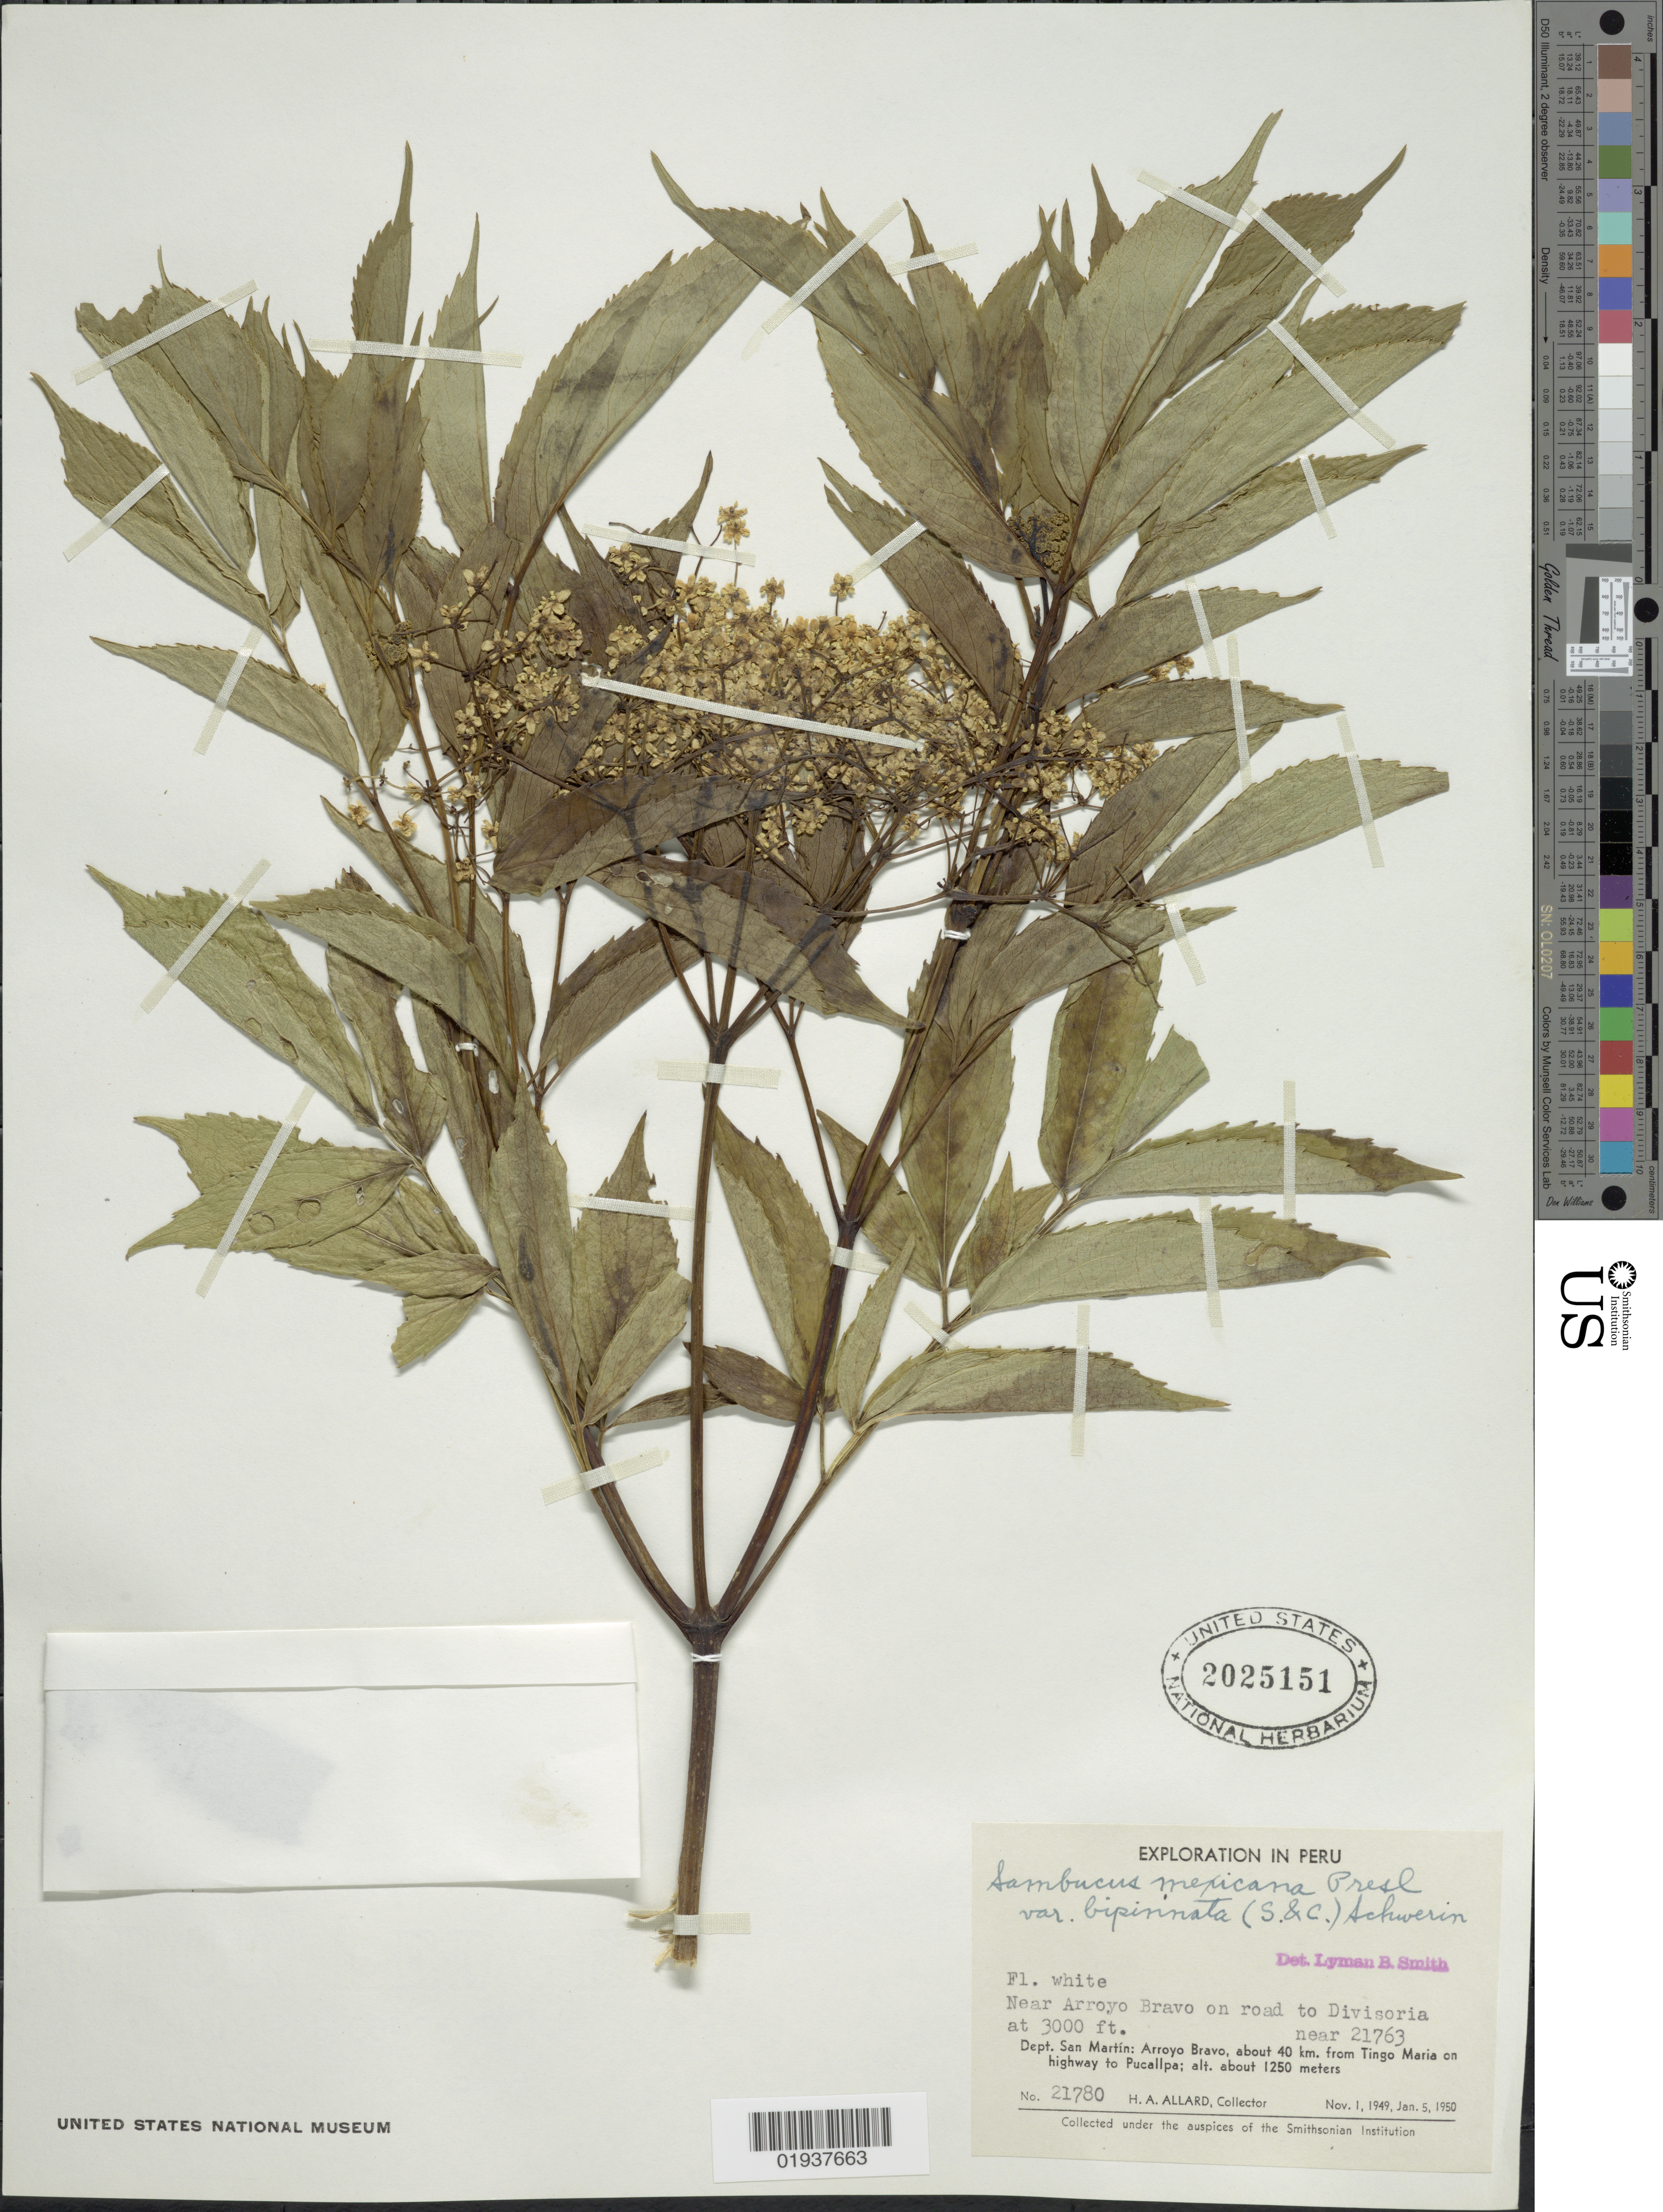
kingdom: Plantae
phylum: Tracheophyta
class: Magnoliopsida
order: Dipsacales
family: Viburnaceae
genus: Sambucus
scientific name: Sambucus canadensis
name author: L.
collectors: H. A. Allard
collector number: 21780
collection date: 1949-11-01/1950-01-05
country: Peru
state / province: San Martín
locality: Near Arroyo Bravo on road to Divisoria near 21763, Dept. San Martin: Arroyo Bravo, about 40 km. from Tingo Maria on highway to Pucallpa.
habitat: near arroyo on road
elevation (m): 914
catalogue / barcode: US 2025151